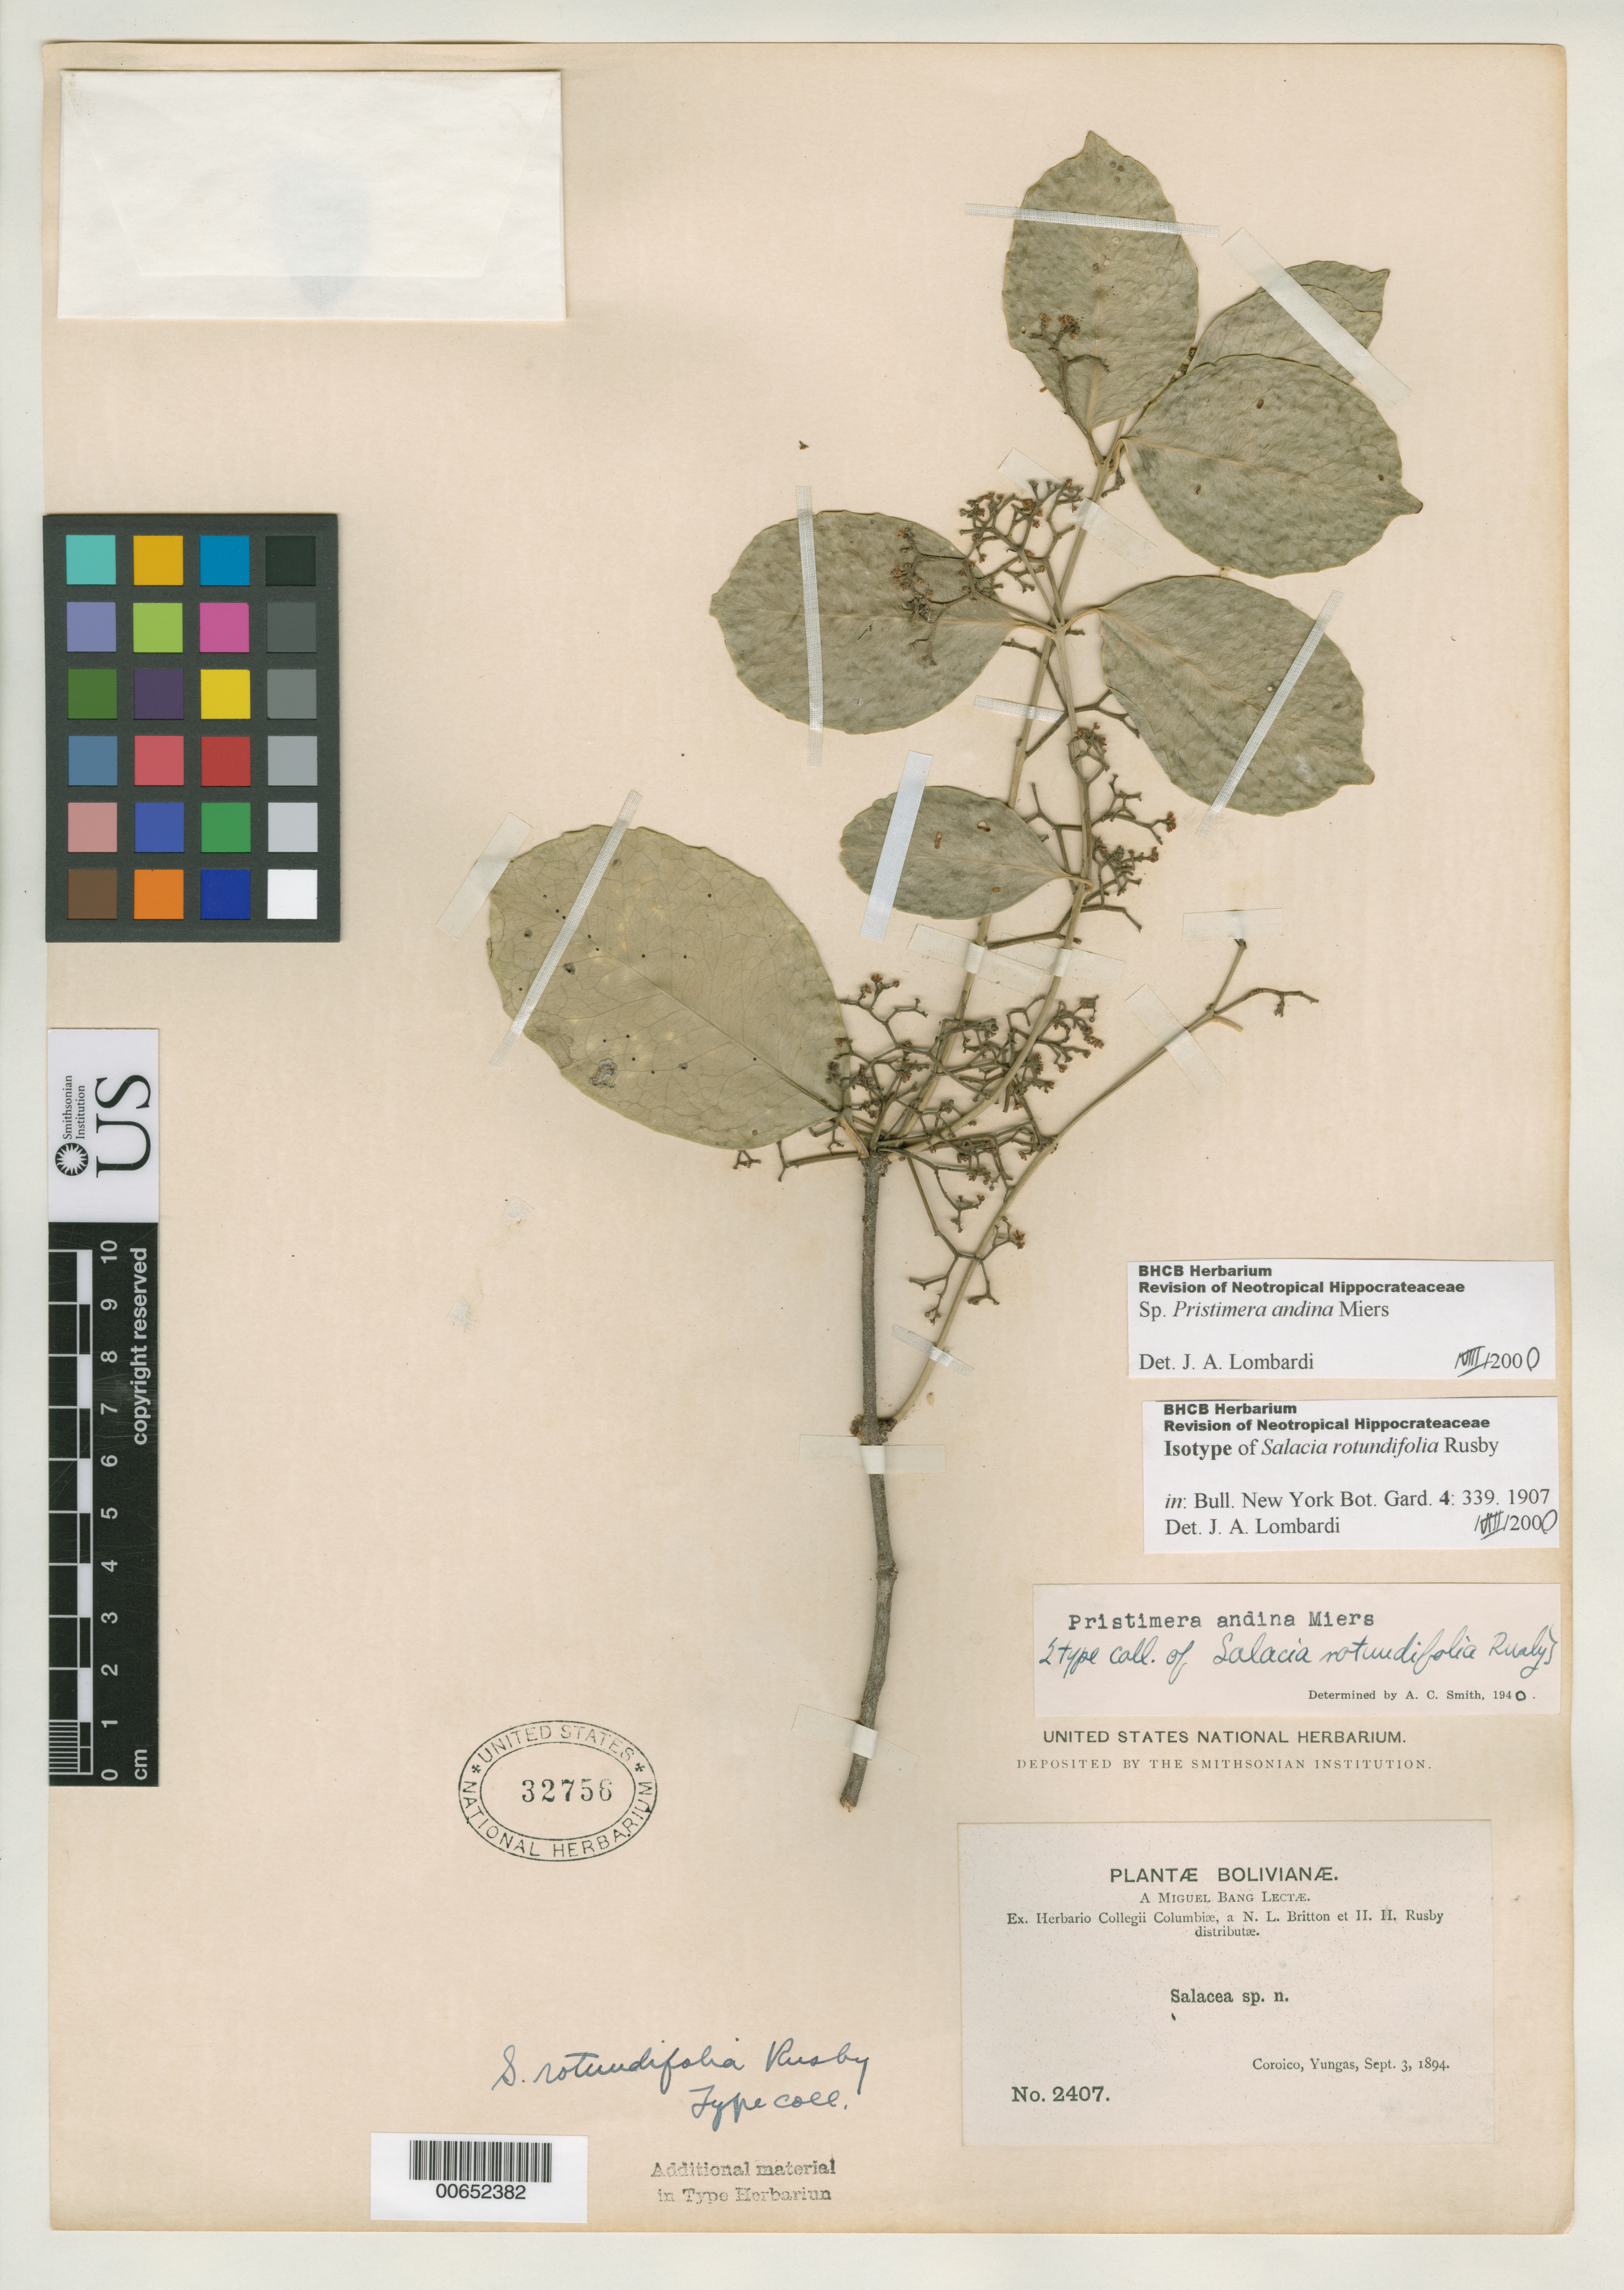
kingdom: Plantae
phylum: Tracheophyta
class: Magnoliopsida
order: Celastrales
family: Celastraceae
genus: Salacia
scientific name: Salacia rotundifolia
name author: Rusby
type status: Isotype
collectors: M. Bang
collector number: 2407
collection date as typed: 03 Sep 1894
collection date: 1894-09-03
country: Bolivia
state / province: La Paz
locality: Coroico, Yungas.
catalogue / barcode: US 32756